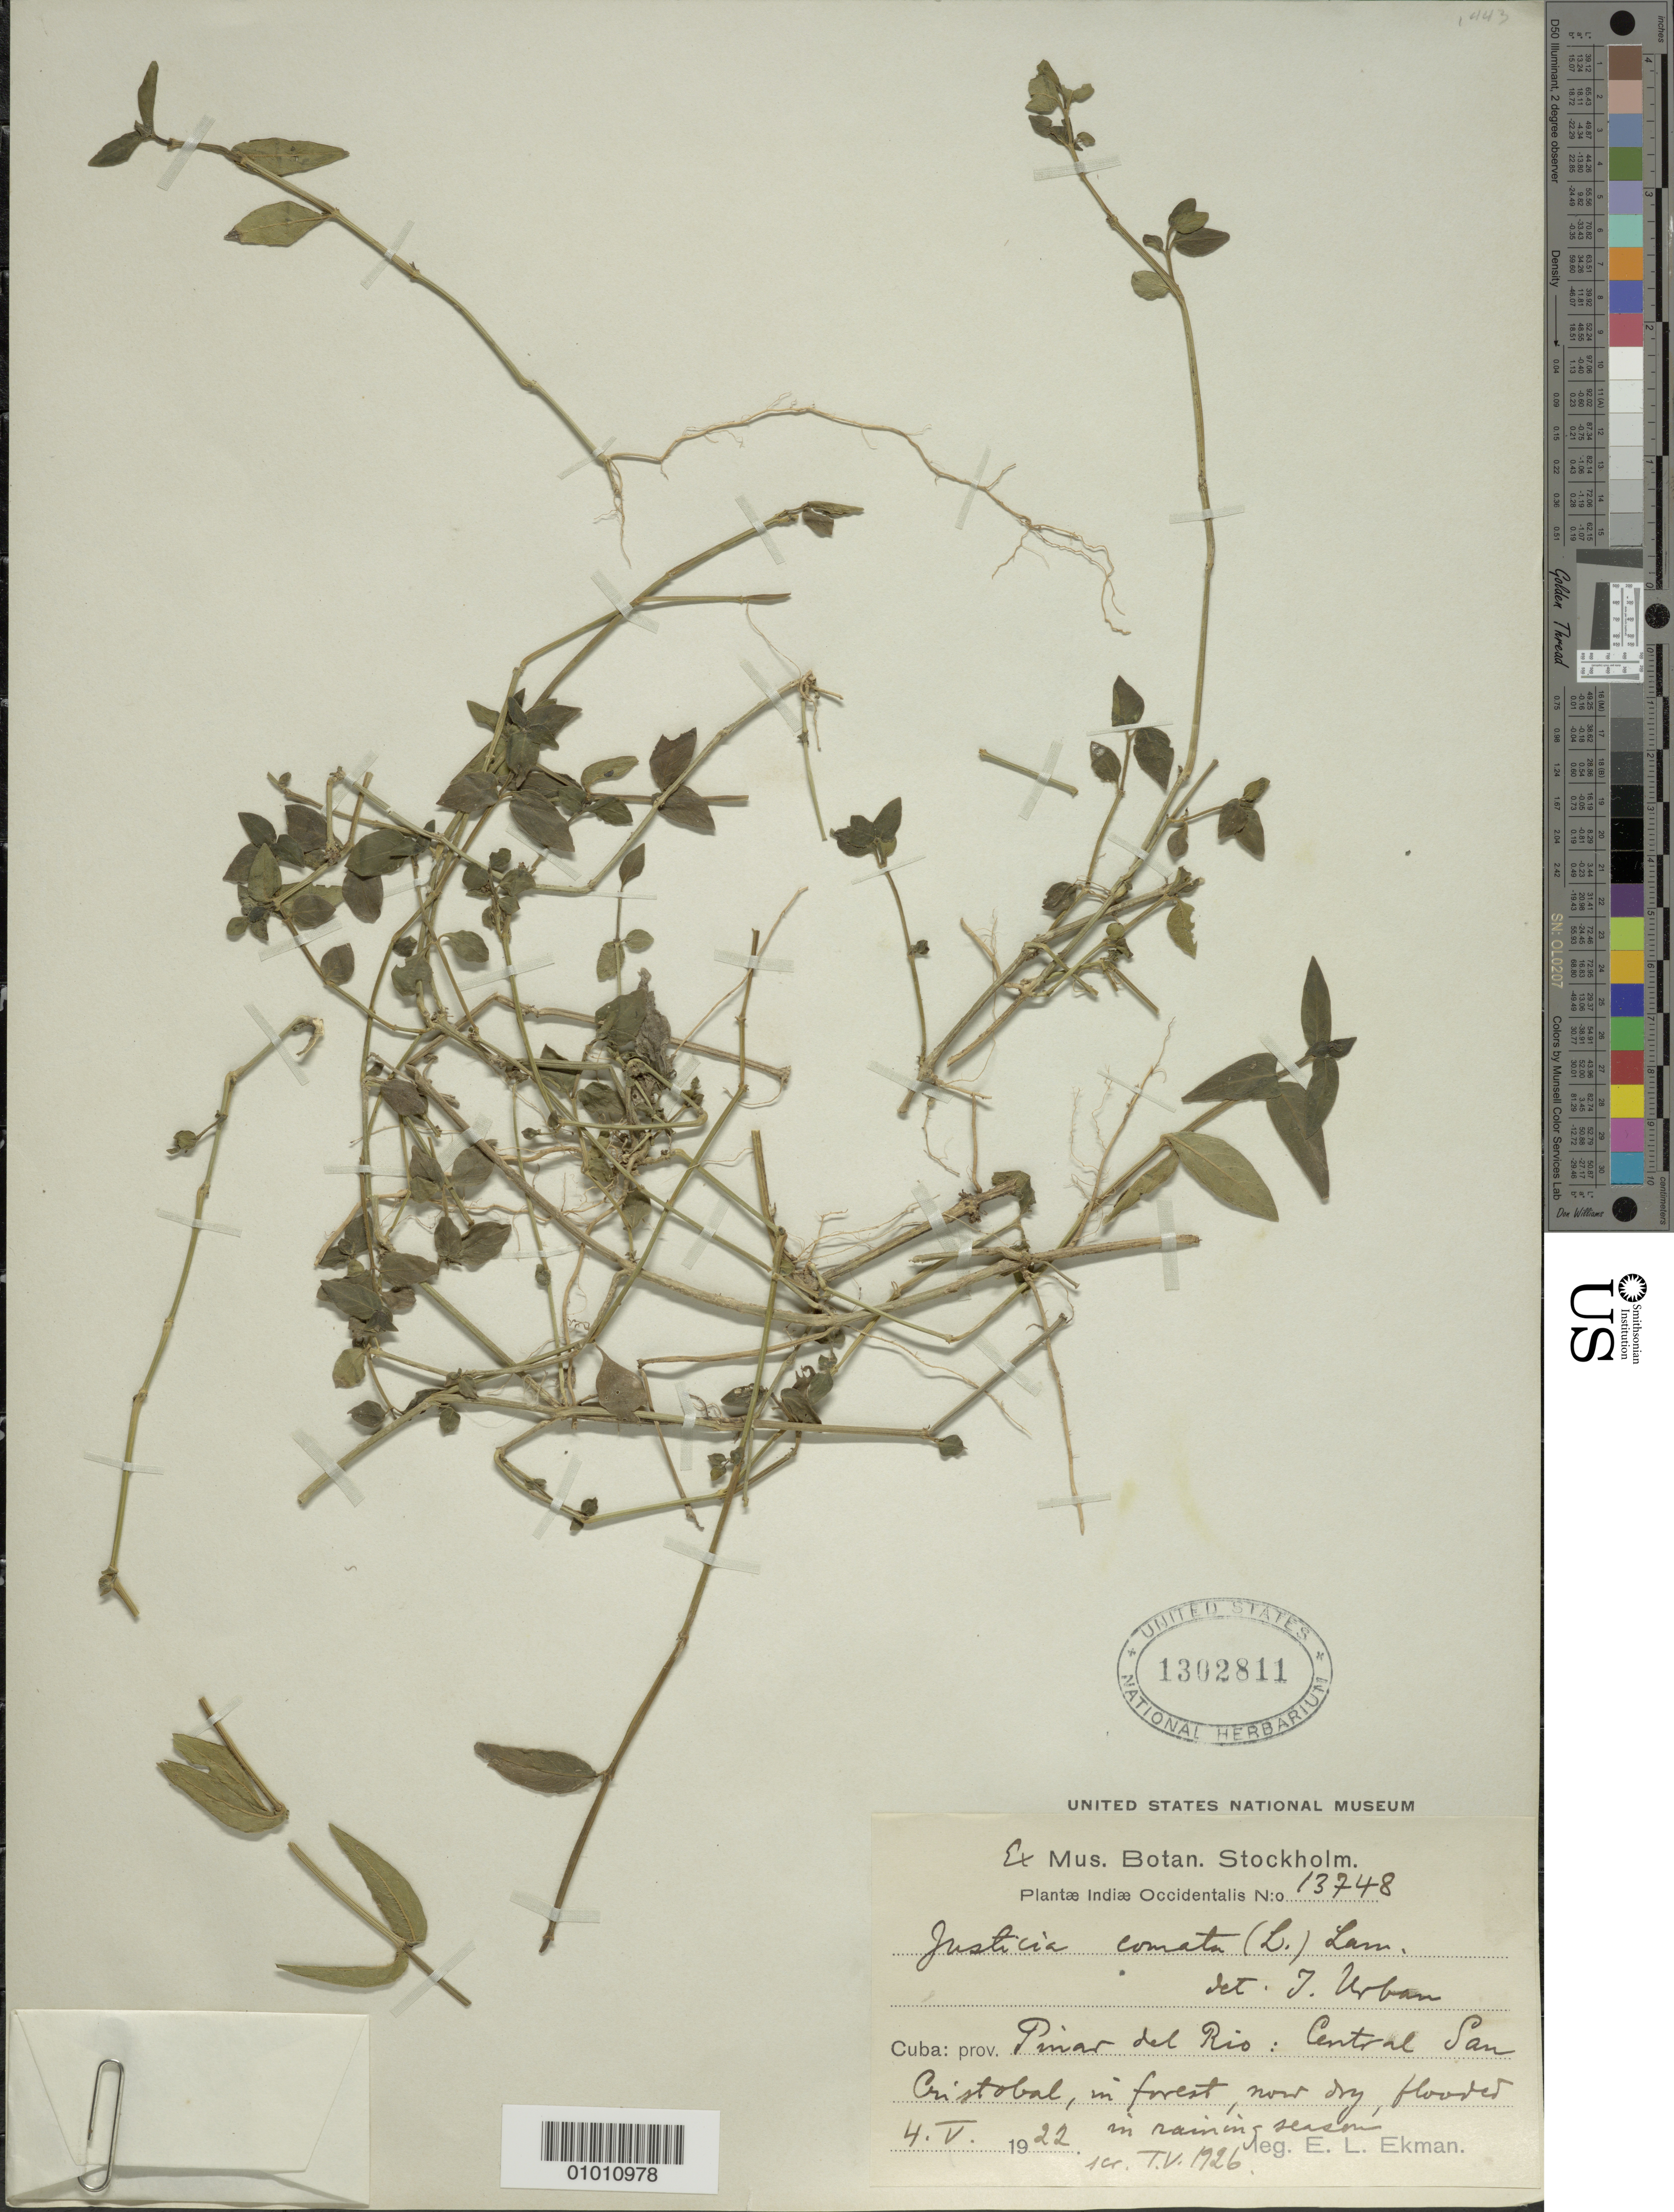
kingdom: Plantae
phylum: Tracheophyta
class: Magnoliopsida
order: Lamiales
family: Acanthaceae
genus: Justicia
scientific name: Justicia comata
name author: (L.) Lam.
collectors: E. L. Ekman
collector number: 13748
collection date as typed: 04 May 1922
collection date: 1922-05-04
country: Cuba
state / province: Pinar del Rio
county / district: Dry forest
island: Cuba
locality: Central San Cristobal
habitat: In forest, now dry, flooded in rainy season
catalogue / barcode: US 1302811